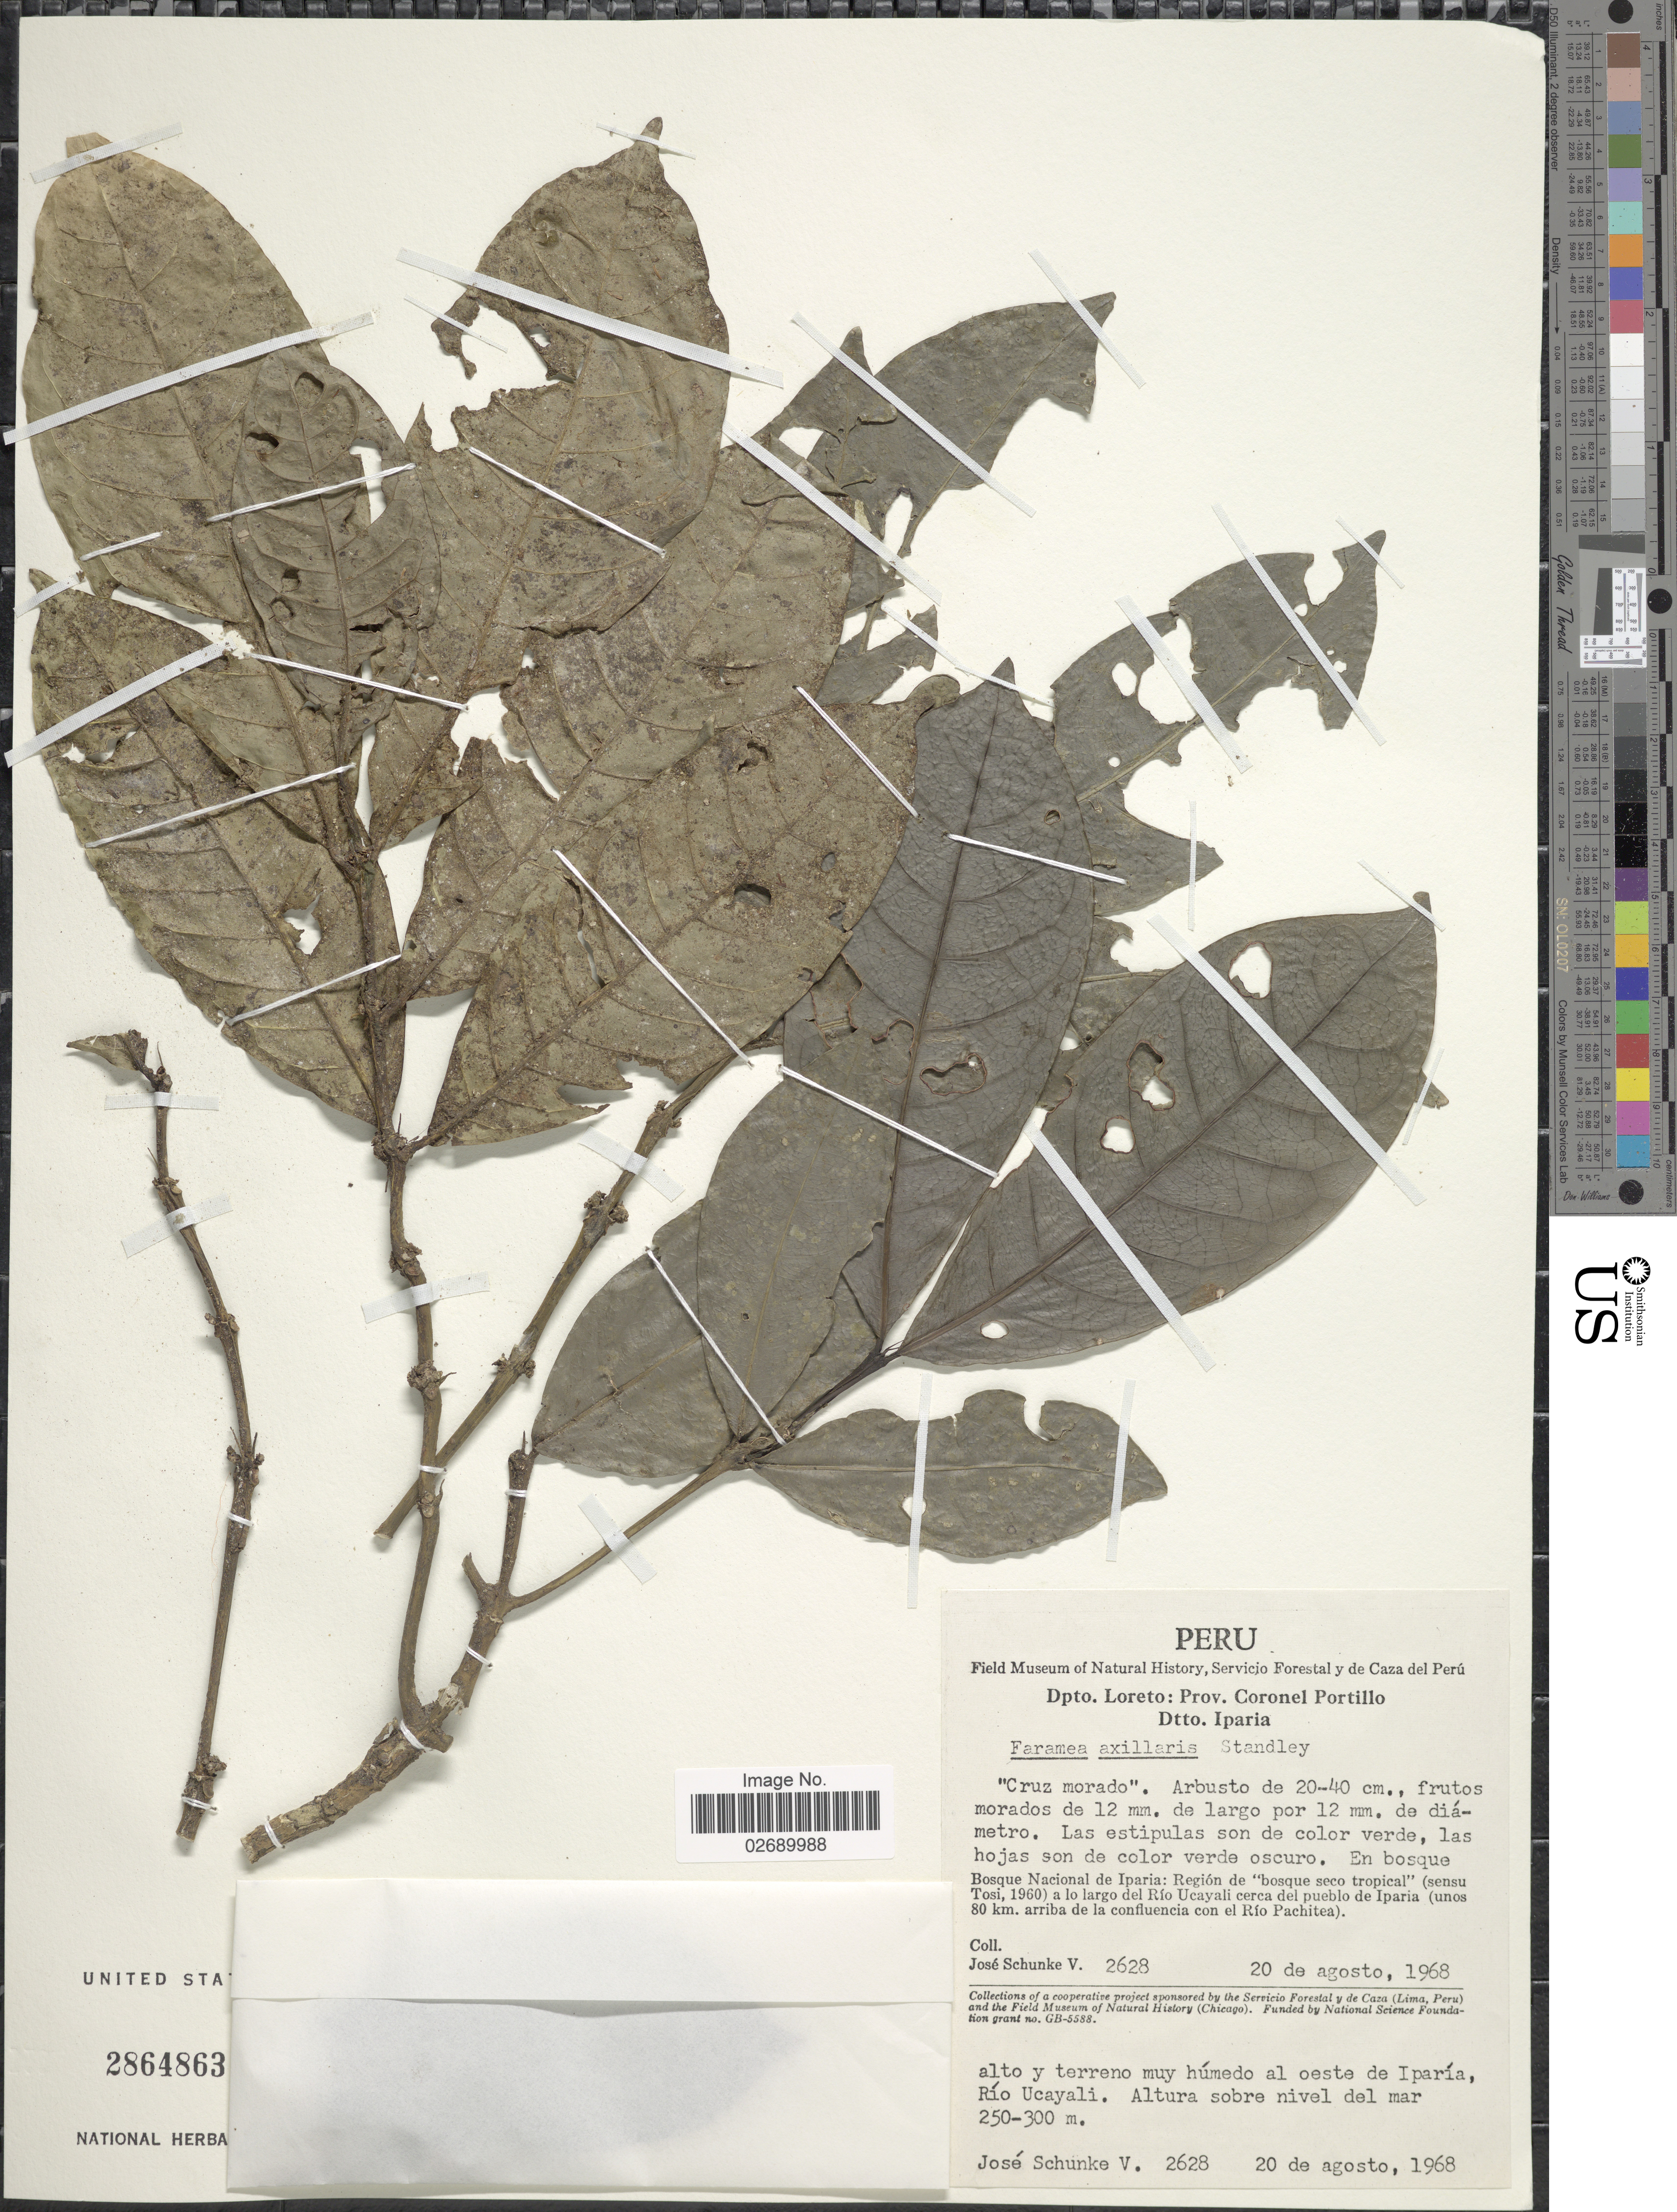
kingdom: Plantae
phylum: Tracheophyta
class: Magnoliopsida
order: Gentianales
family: Rubiaceae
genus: Faramea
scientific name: Faramea axillaris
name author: Standl.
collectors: J. Schunke Vigo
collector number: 2628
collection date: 1968-08-20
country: Peru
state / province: Loreto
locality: Prov. Coronel Portillo. Dtto. Iparia. Bosque Nacional de Iparia: Region de "Bosque seco tropical"(sensu Tosi, 1960) a lo largo del Rio Ucayali cerca del pueblo de Iparia (unos 80 km. arriba de la confluencia con el Rio Pachitea), al oeste de Iparia Rio Ucayali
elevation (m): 250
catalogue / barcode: US 2864863